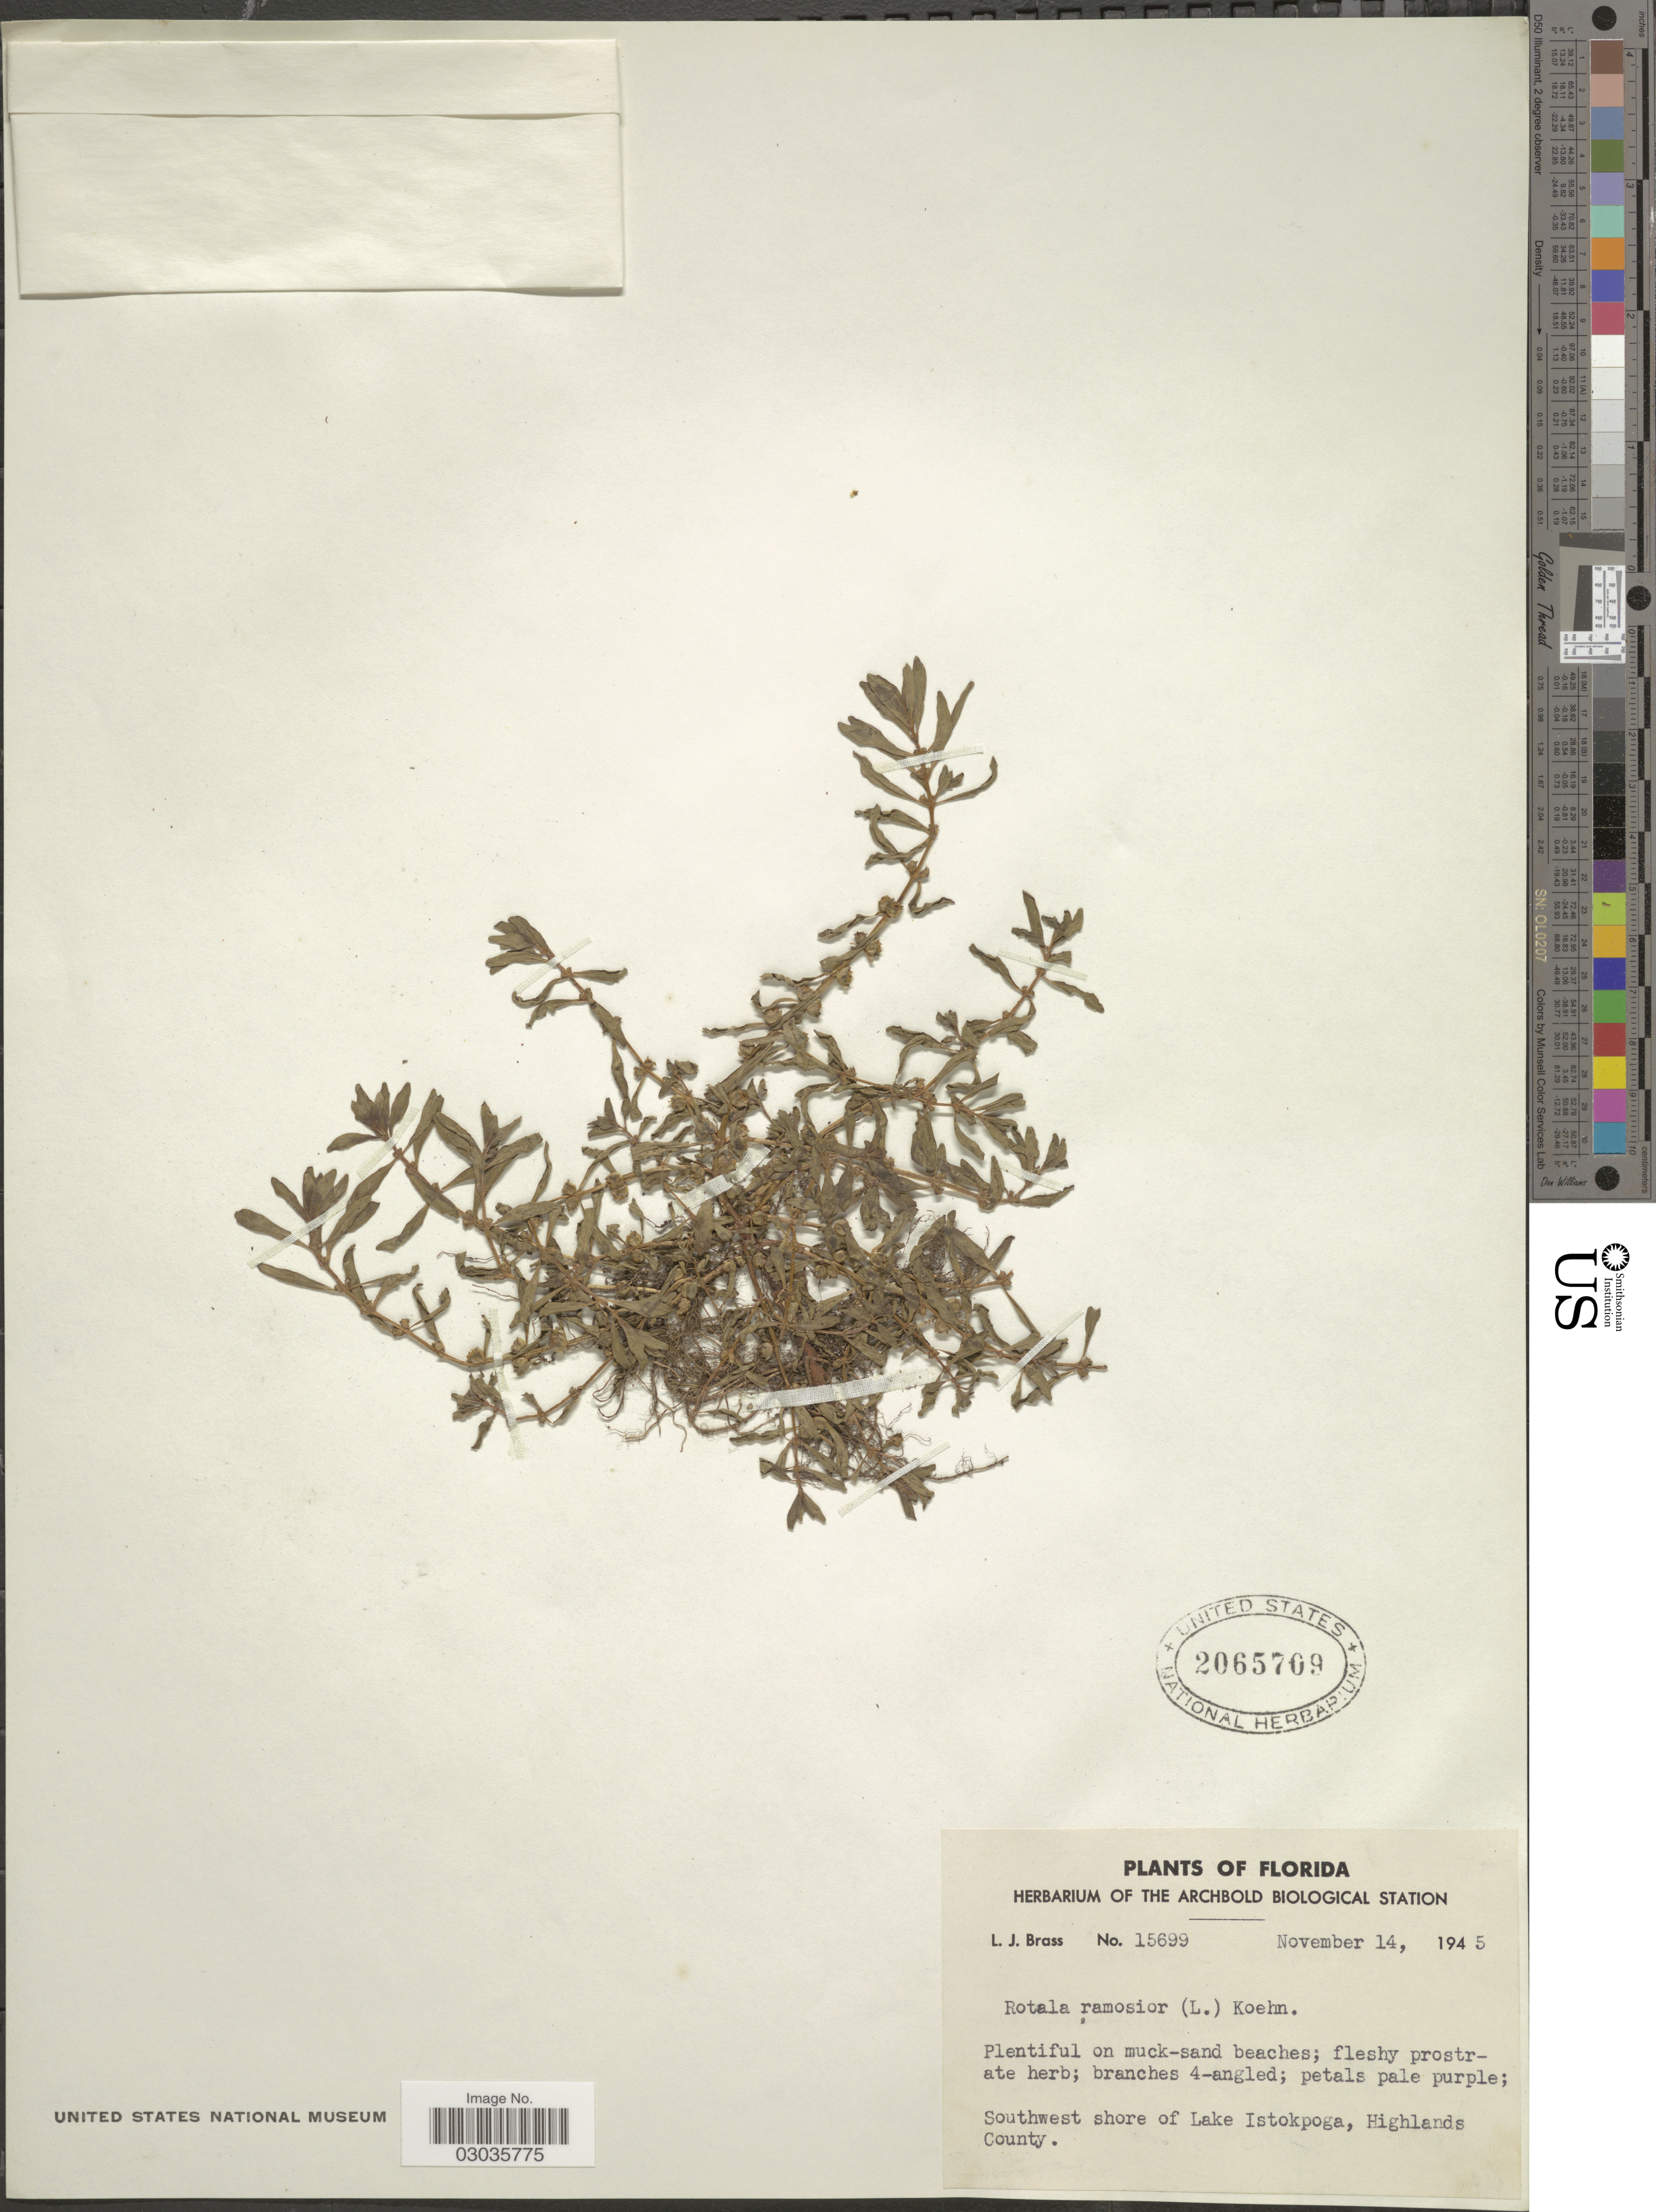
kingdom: Plantae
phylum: Tracheophyta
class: Magnoliopsida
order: Myrtales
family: Lythraceae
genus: Rotala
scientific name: Rotala ramosior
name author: (L.) Koehne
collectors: L. J. Brass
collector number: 15699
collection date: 1945-11-14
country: United States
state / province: Florida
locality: Southwest shore of Lake Istokpoga, Highlands County.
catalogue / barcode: US 2065709